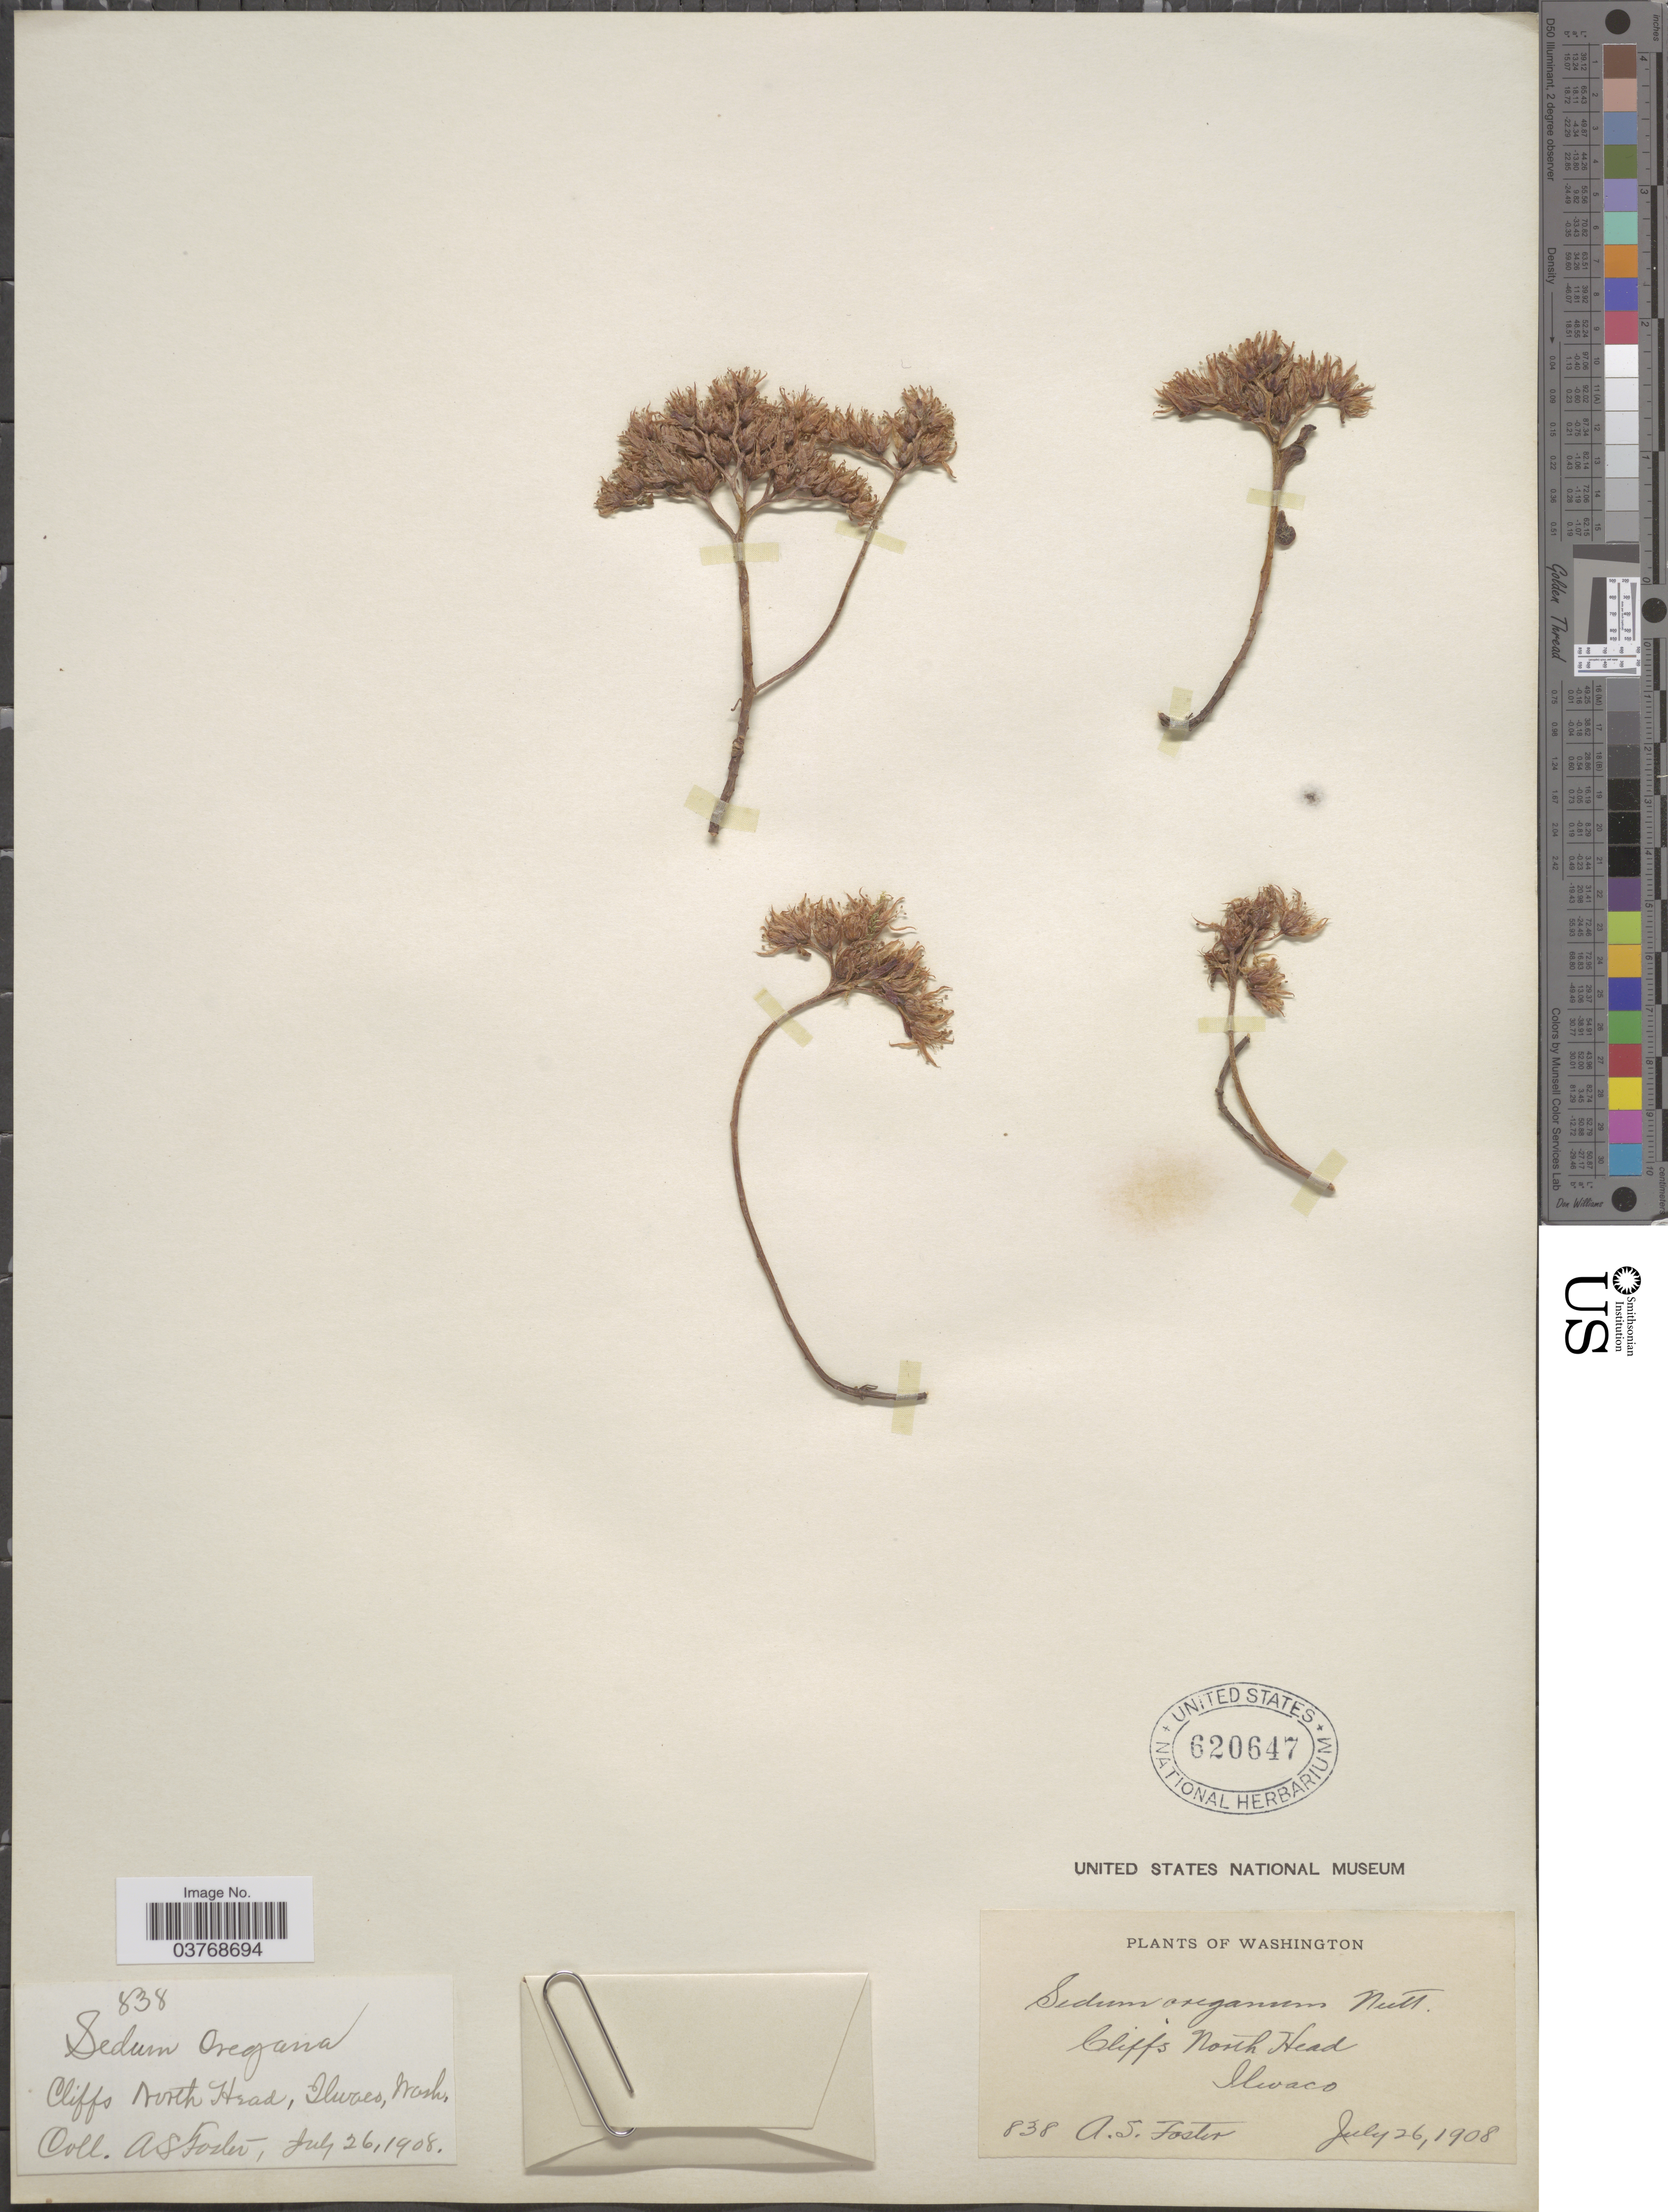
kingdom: Plantae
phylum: Tracheophyta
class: Magnoliopsida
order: Saxifragales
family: Crassulaceae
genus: Sedum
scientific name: Sedum oreganum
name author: Nutt.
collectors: A. S. Foster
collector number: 838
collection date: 1908-07-26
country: United States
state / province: Washington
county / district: Pacific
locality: Cliffs North Head, Ilwaco.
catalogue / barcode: US 620647